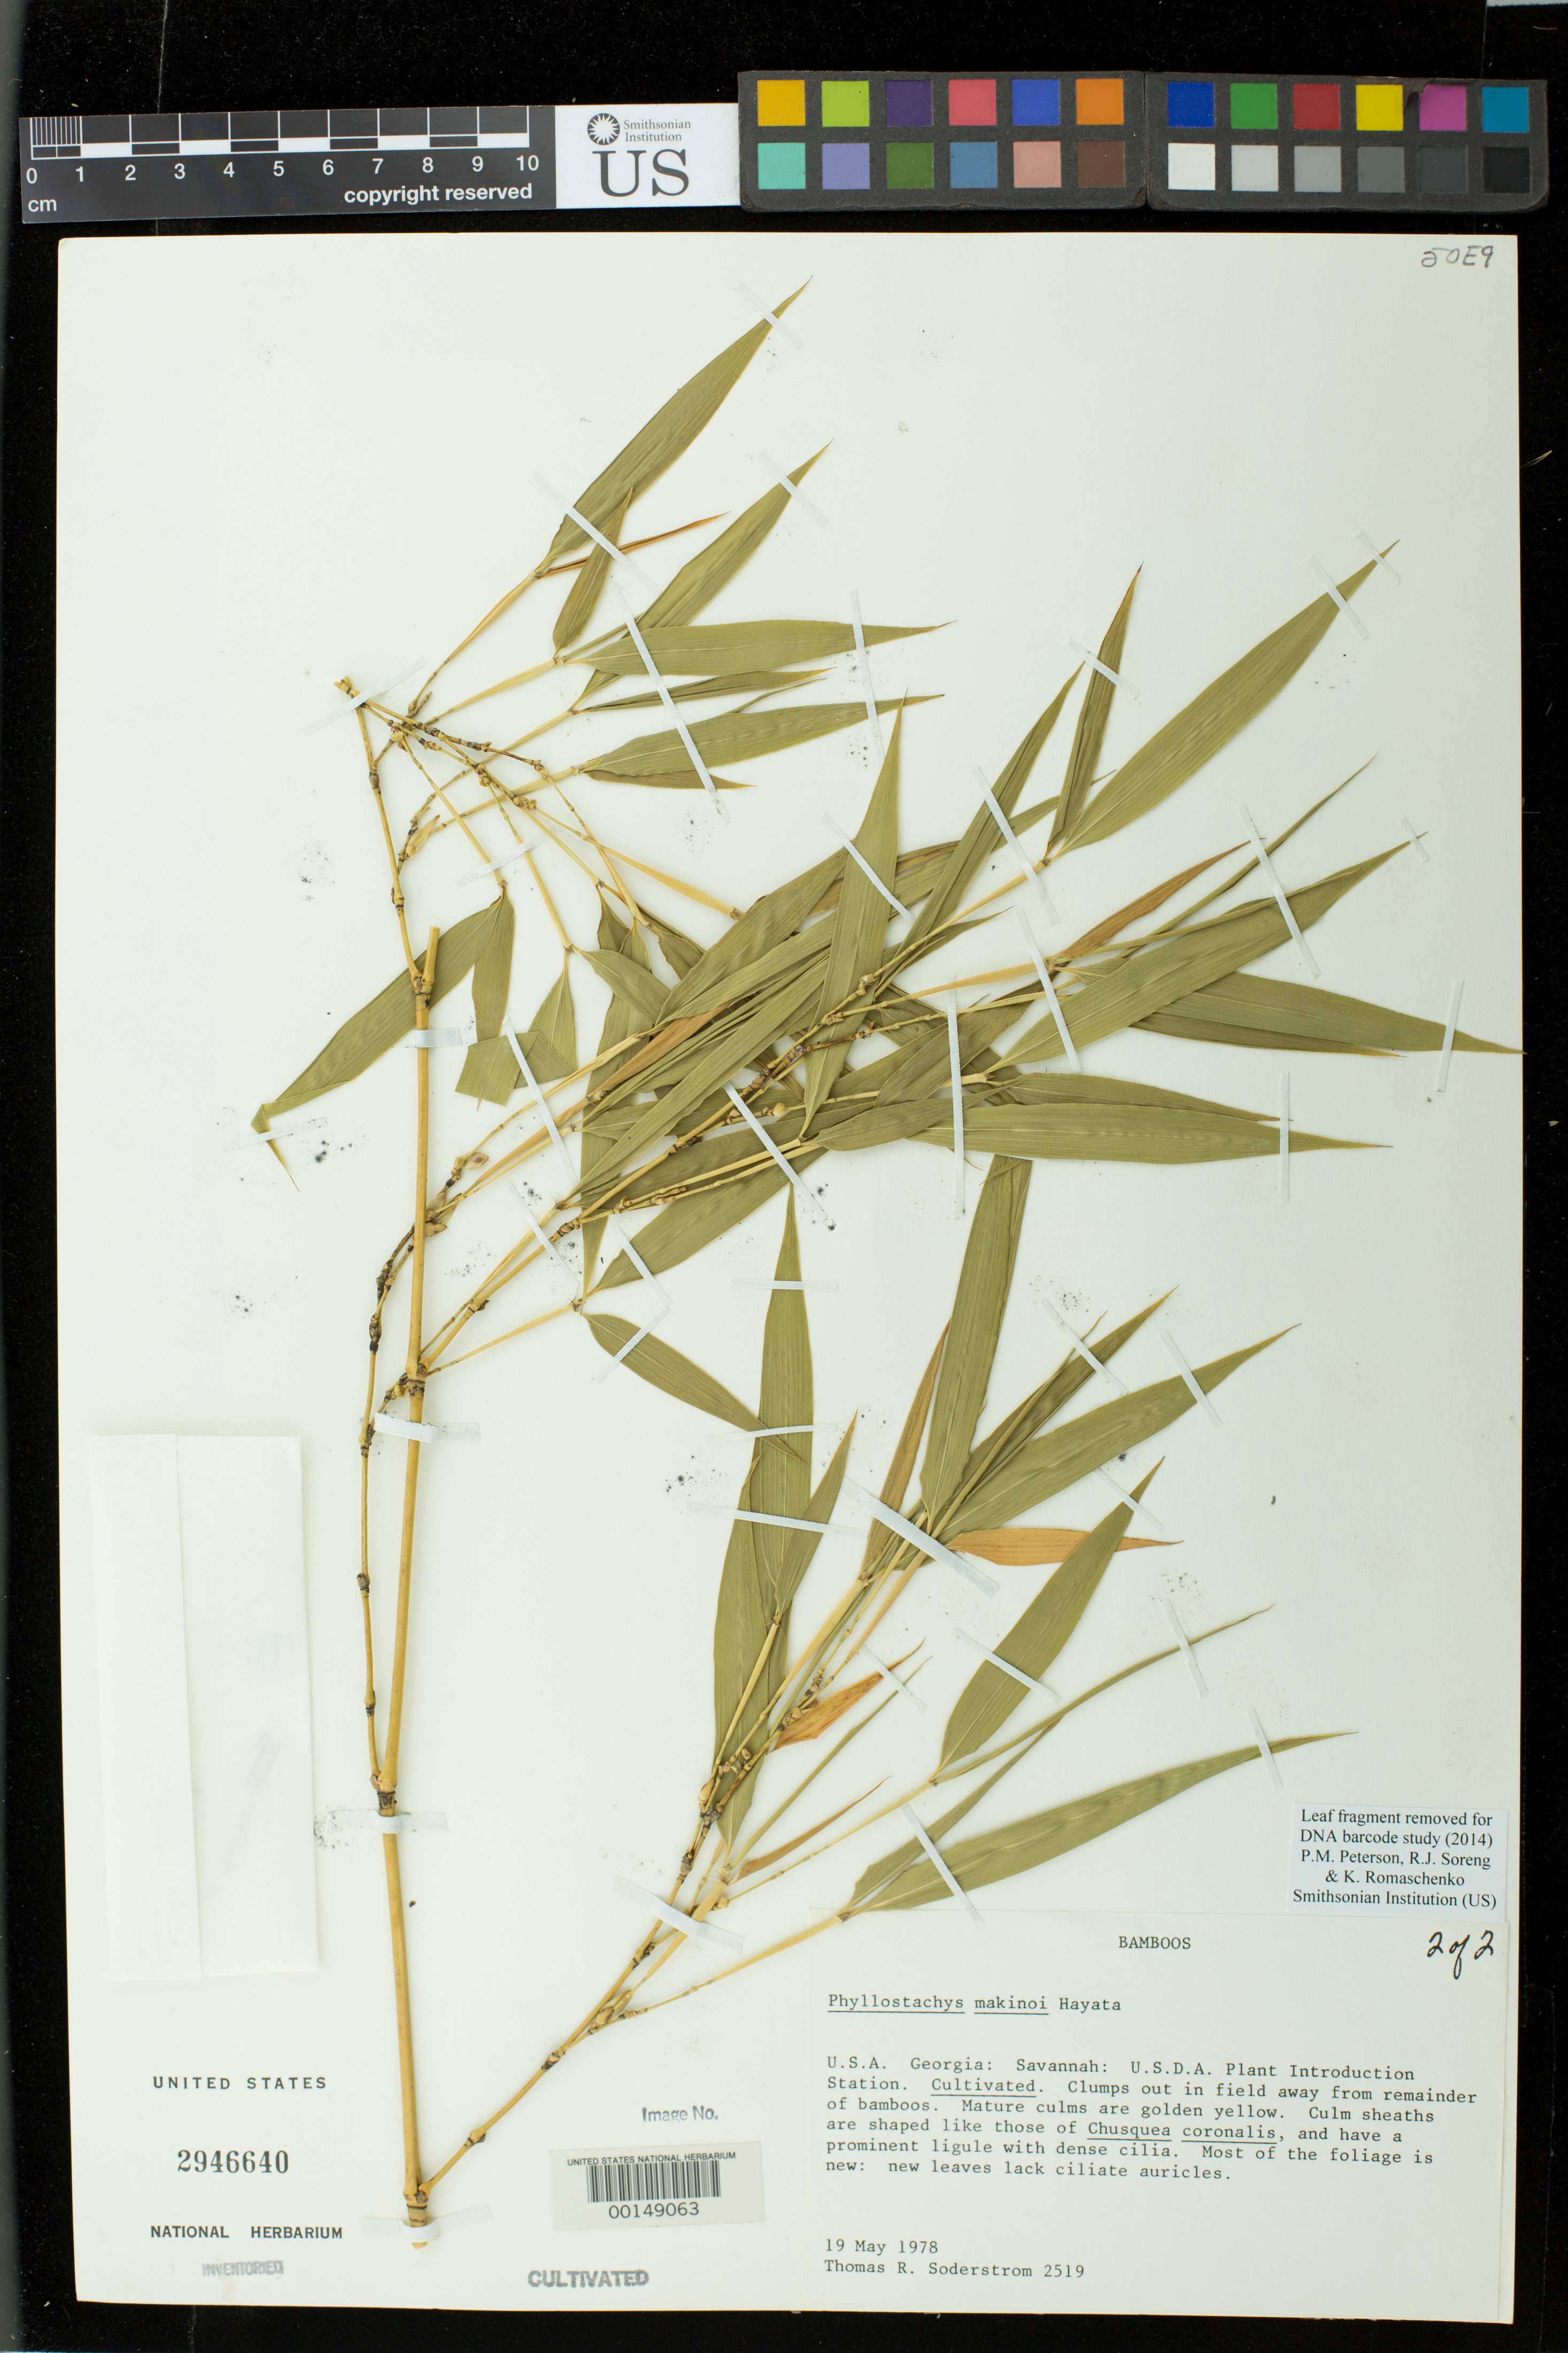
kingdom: Plantae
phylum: Tracheophyta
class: Liliopsida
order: Poales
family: Poaceae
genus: Phyllostachys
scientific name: Phyllostachys makinoi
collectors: T. R. Soderstrom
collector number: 2519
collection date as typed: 19 May 1978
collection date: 1978-05-19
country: United States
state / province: Georgia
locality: Savannah, usda p.i. garden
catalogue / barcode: US 2946640